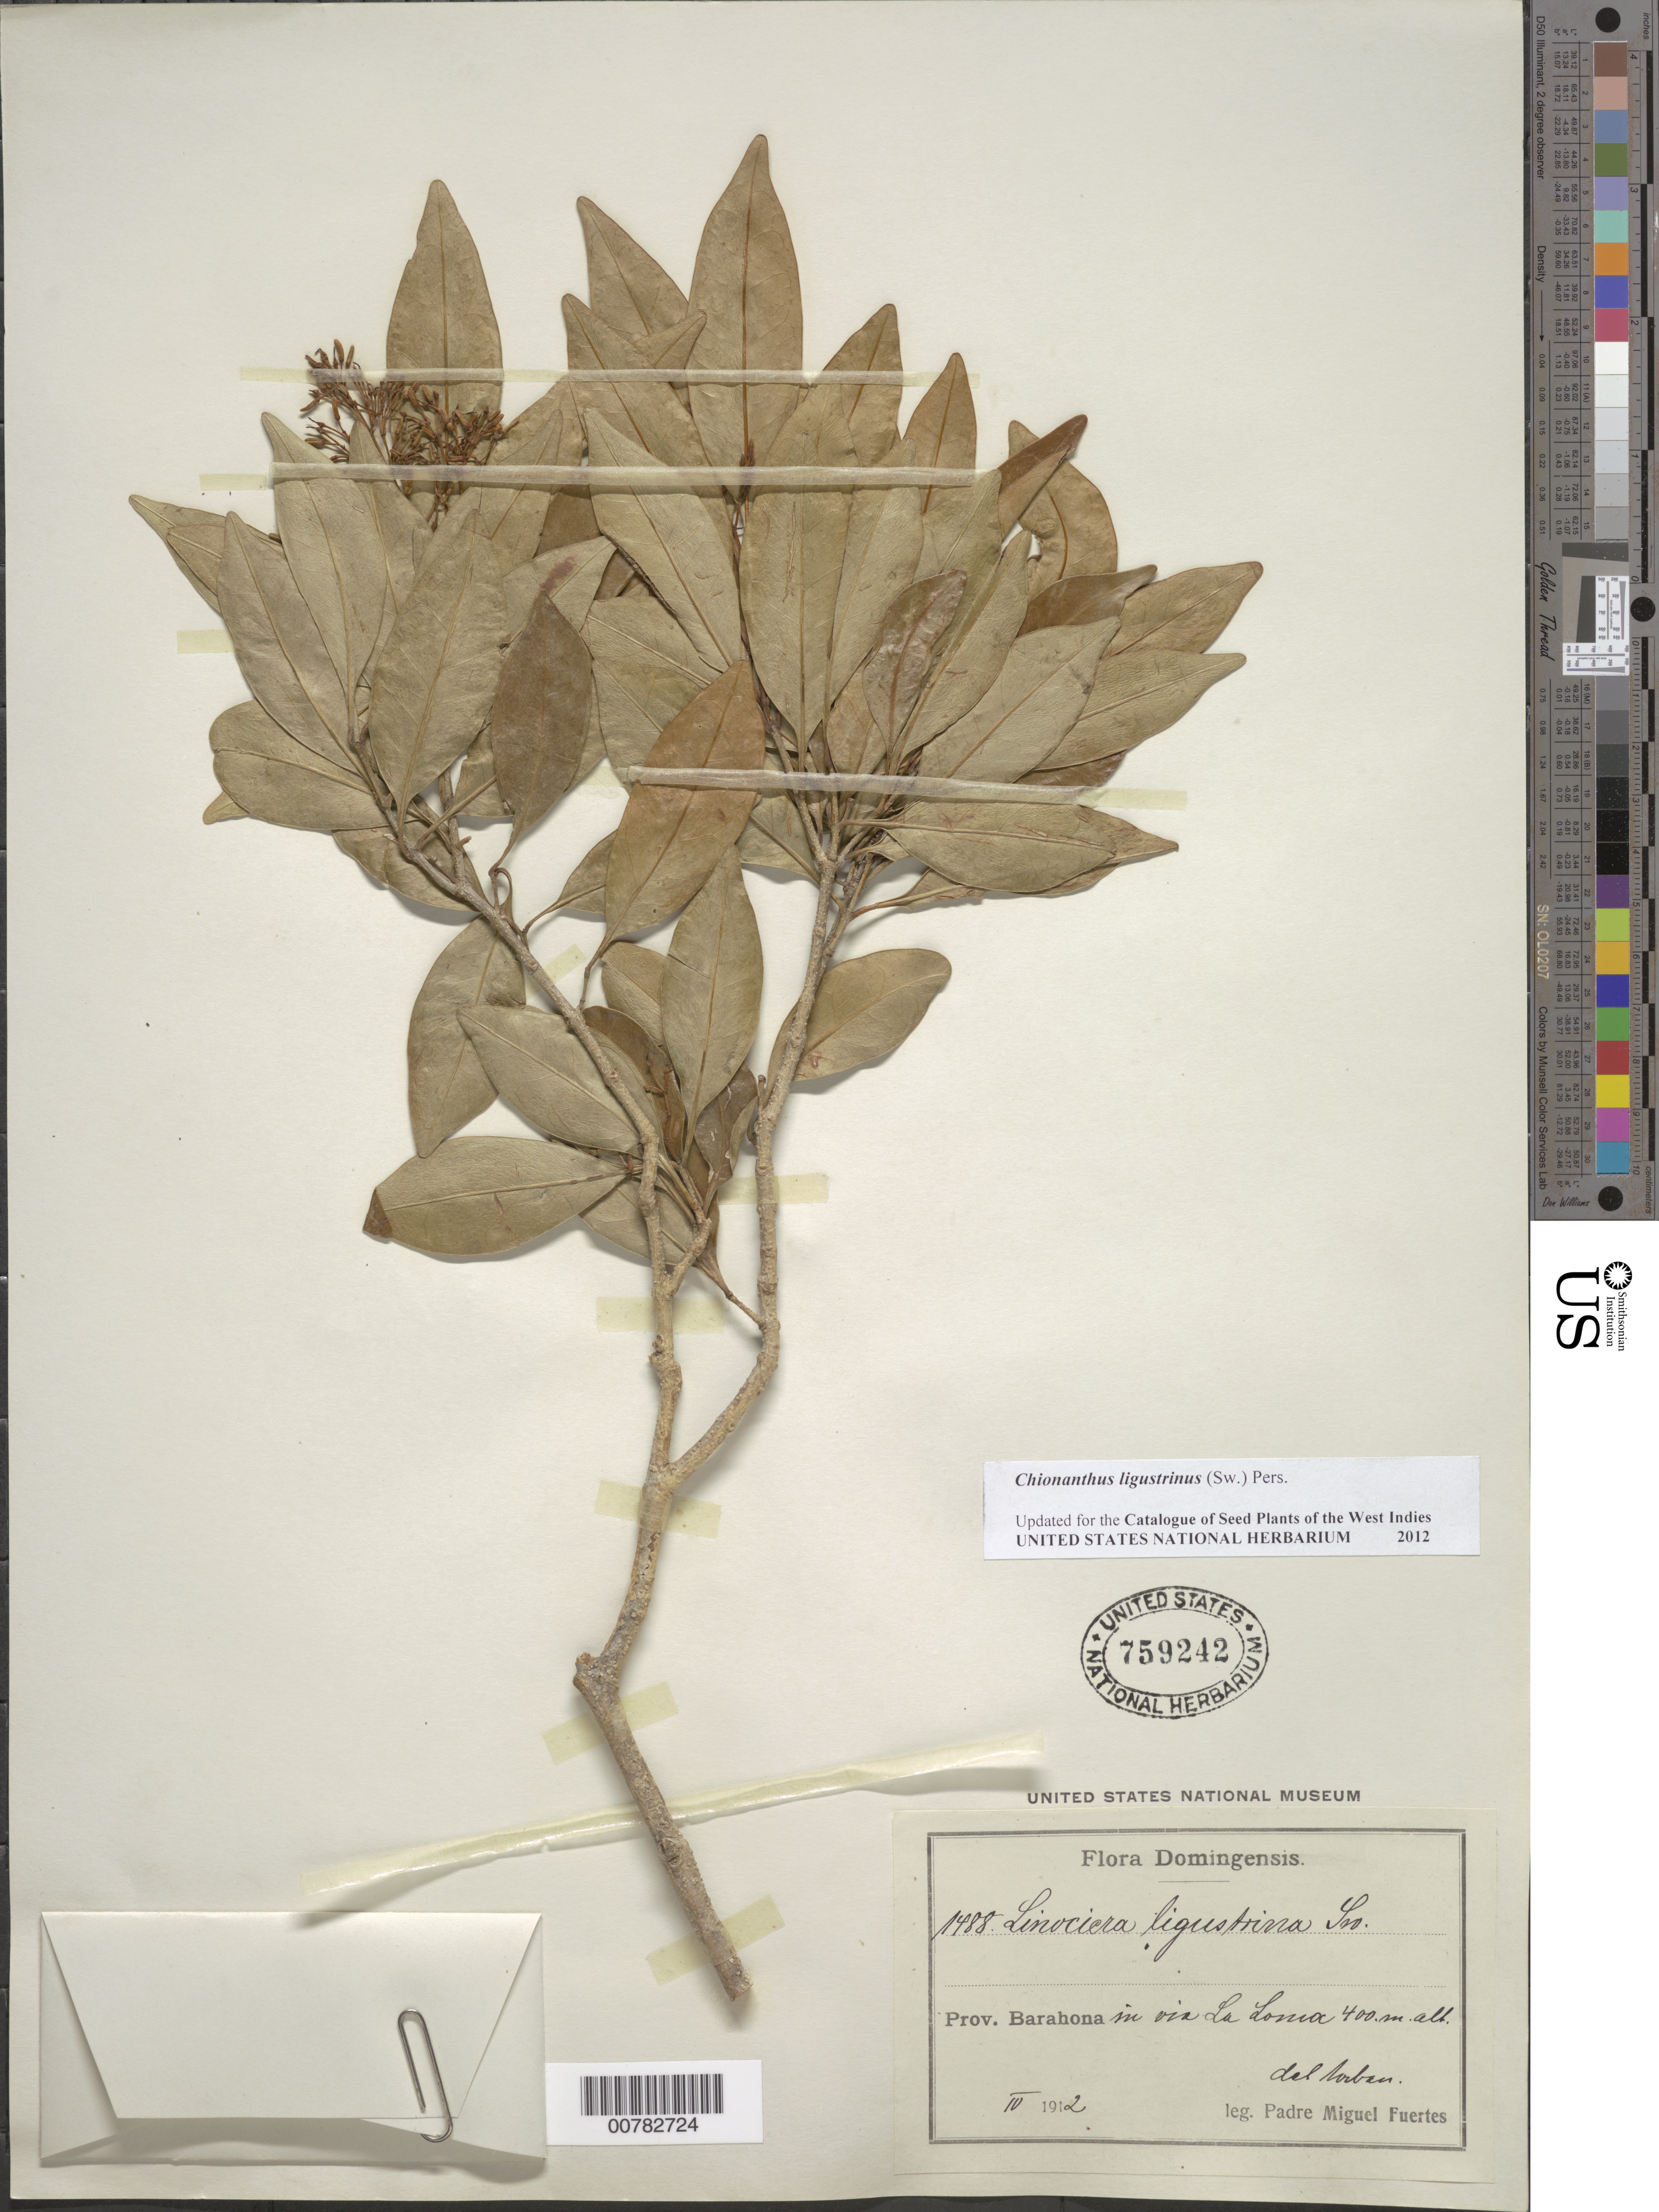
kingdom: Plantae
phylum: Tracheophyta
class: Magnoliopsida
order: Lamiales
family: Oleaceae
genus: Chionanthus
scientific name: Chionanthus ligustrinus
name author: (Sw.) Pers.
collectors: M. D. Fuertes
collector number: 1488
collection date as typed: Apr 1912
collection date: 1912-04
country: Dominican Republic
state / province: Barahona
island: Hispaniola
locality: In via La Loma.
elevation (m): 400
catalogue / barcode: US 759242